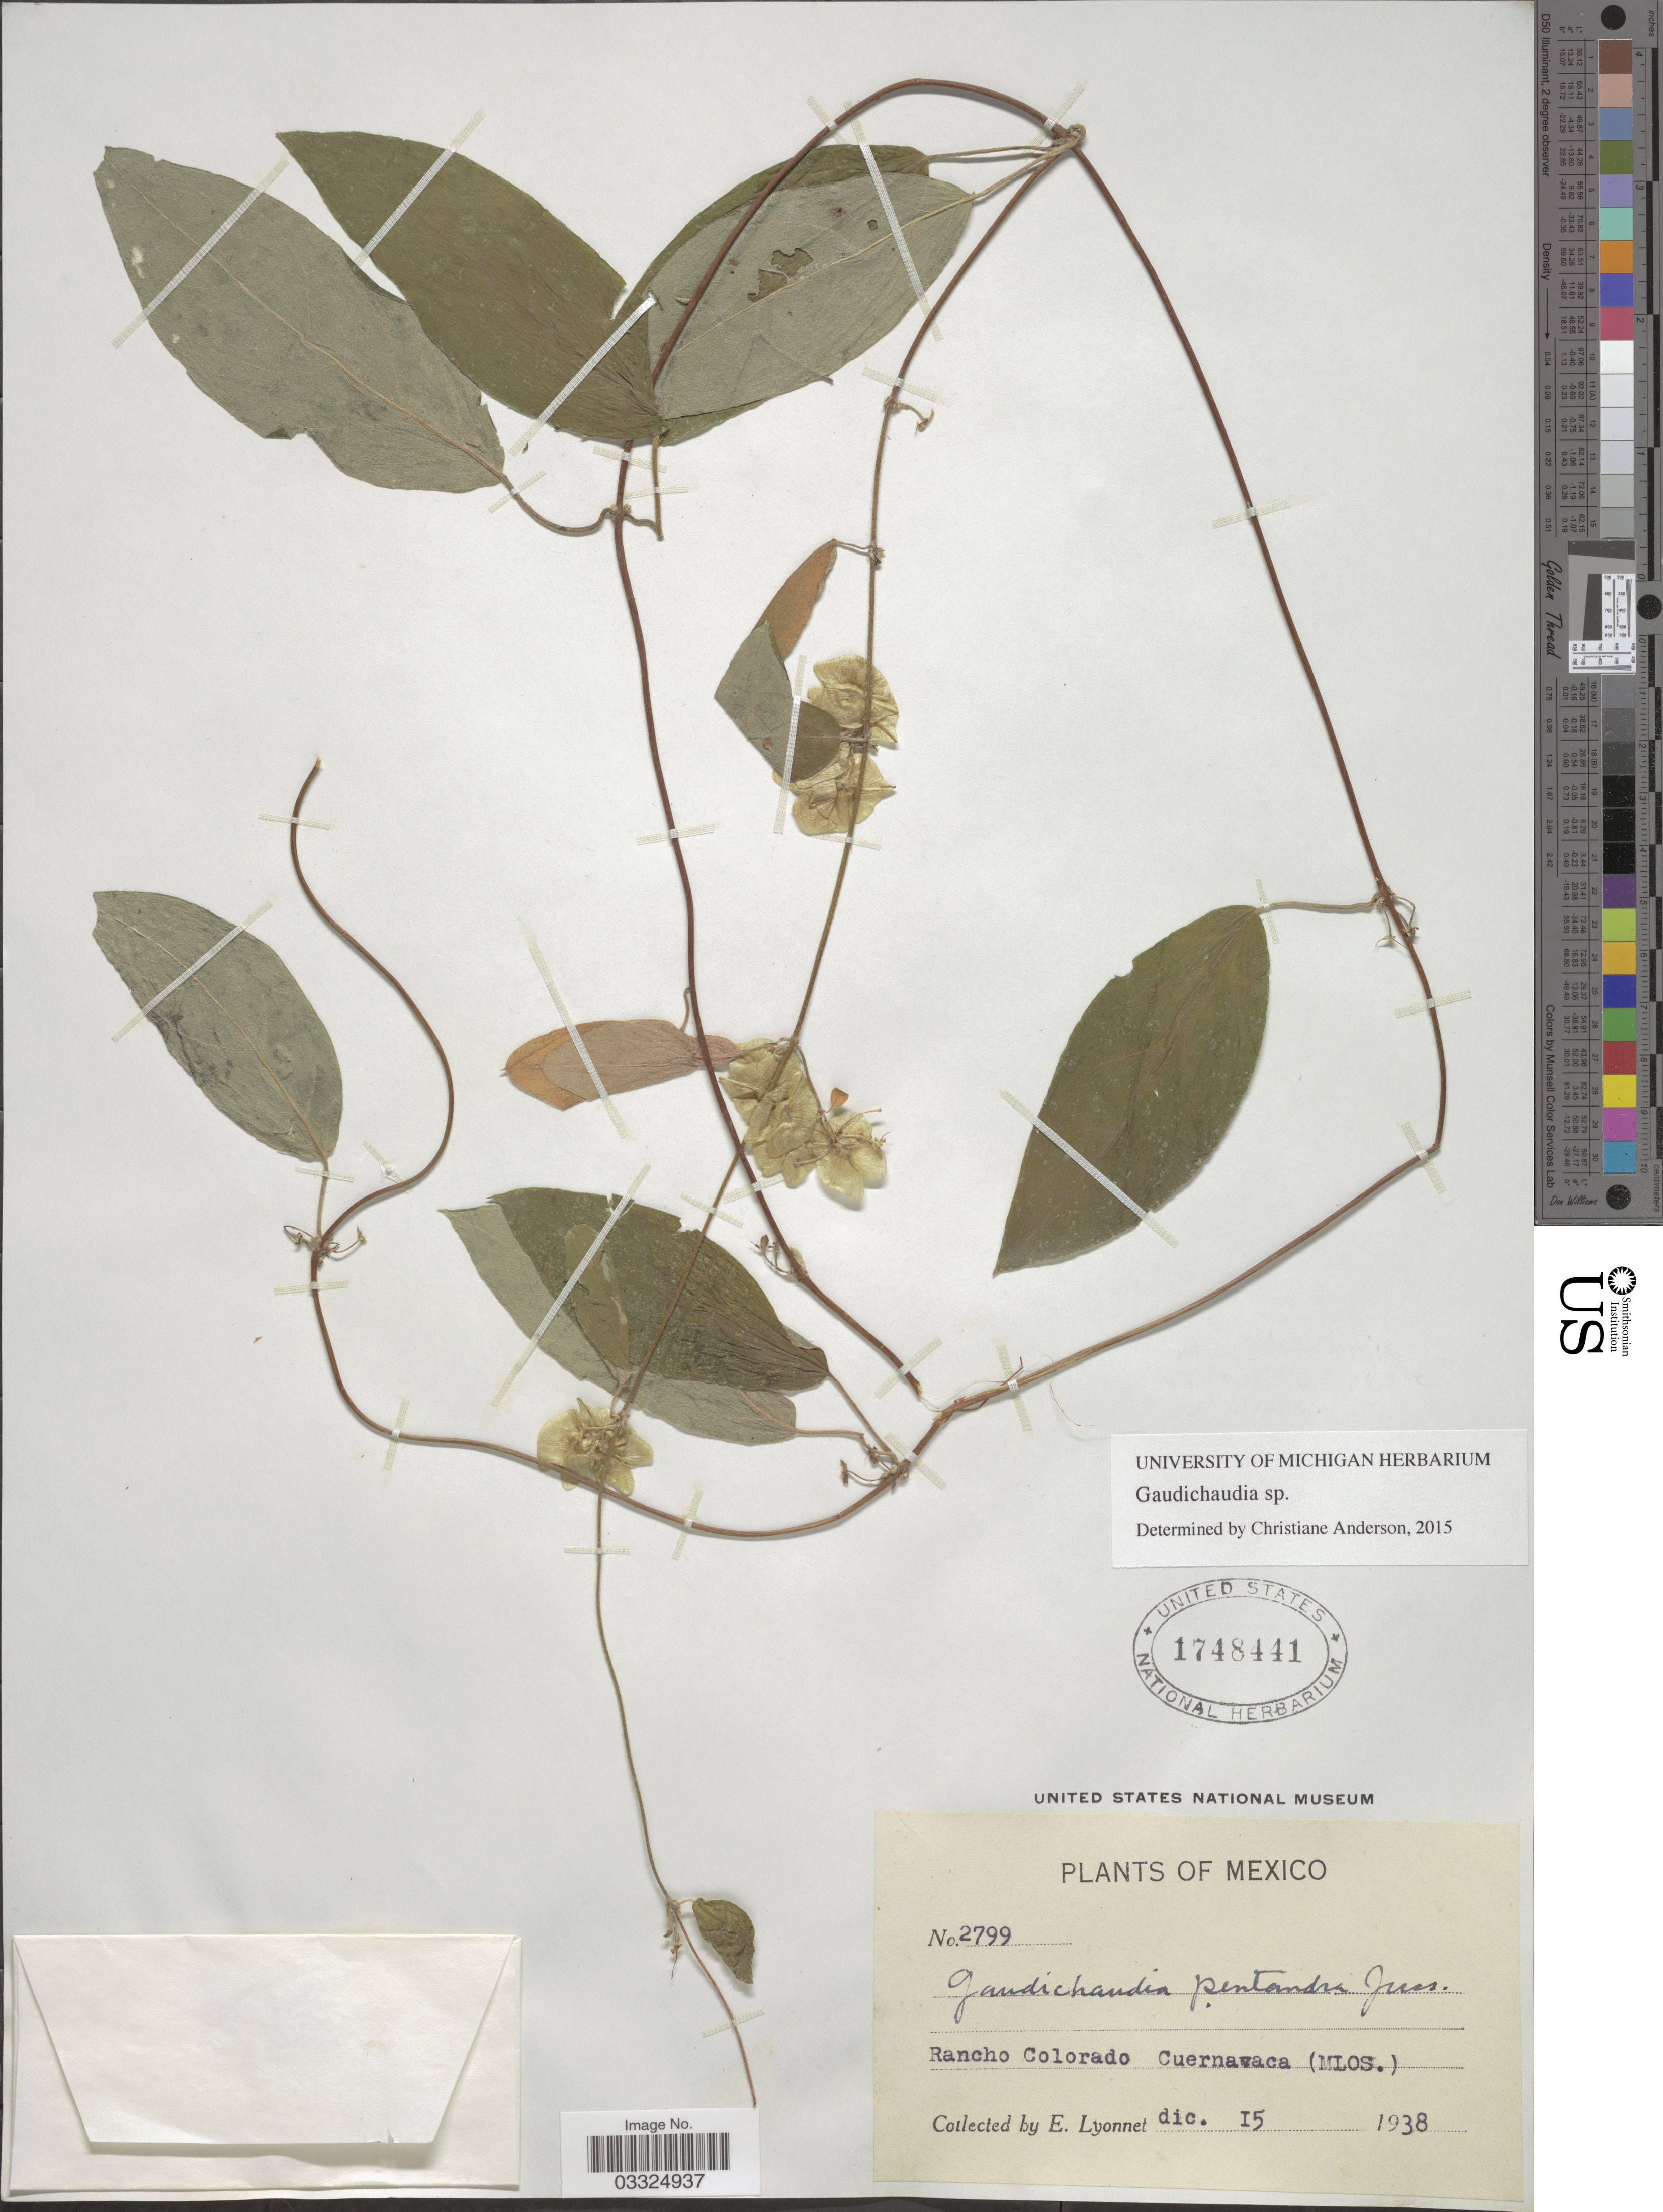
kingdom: Plantae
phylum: Tracheophyta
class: Magnoliopsida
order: Malpighiales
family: Malpighiaceae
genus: Gaudichaudia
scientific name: Gaudichaudia sp.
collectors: E. Lyonnet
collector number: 2799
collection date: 1938-12-15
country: Mexico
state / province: Morelos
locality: Rancho Colorado Cuernavaca.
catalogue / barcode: US 1748441